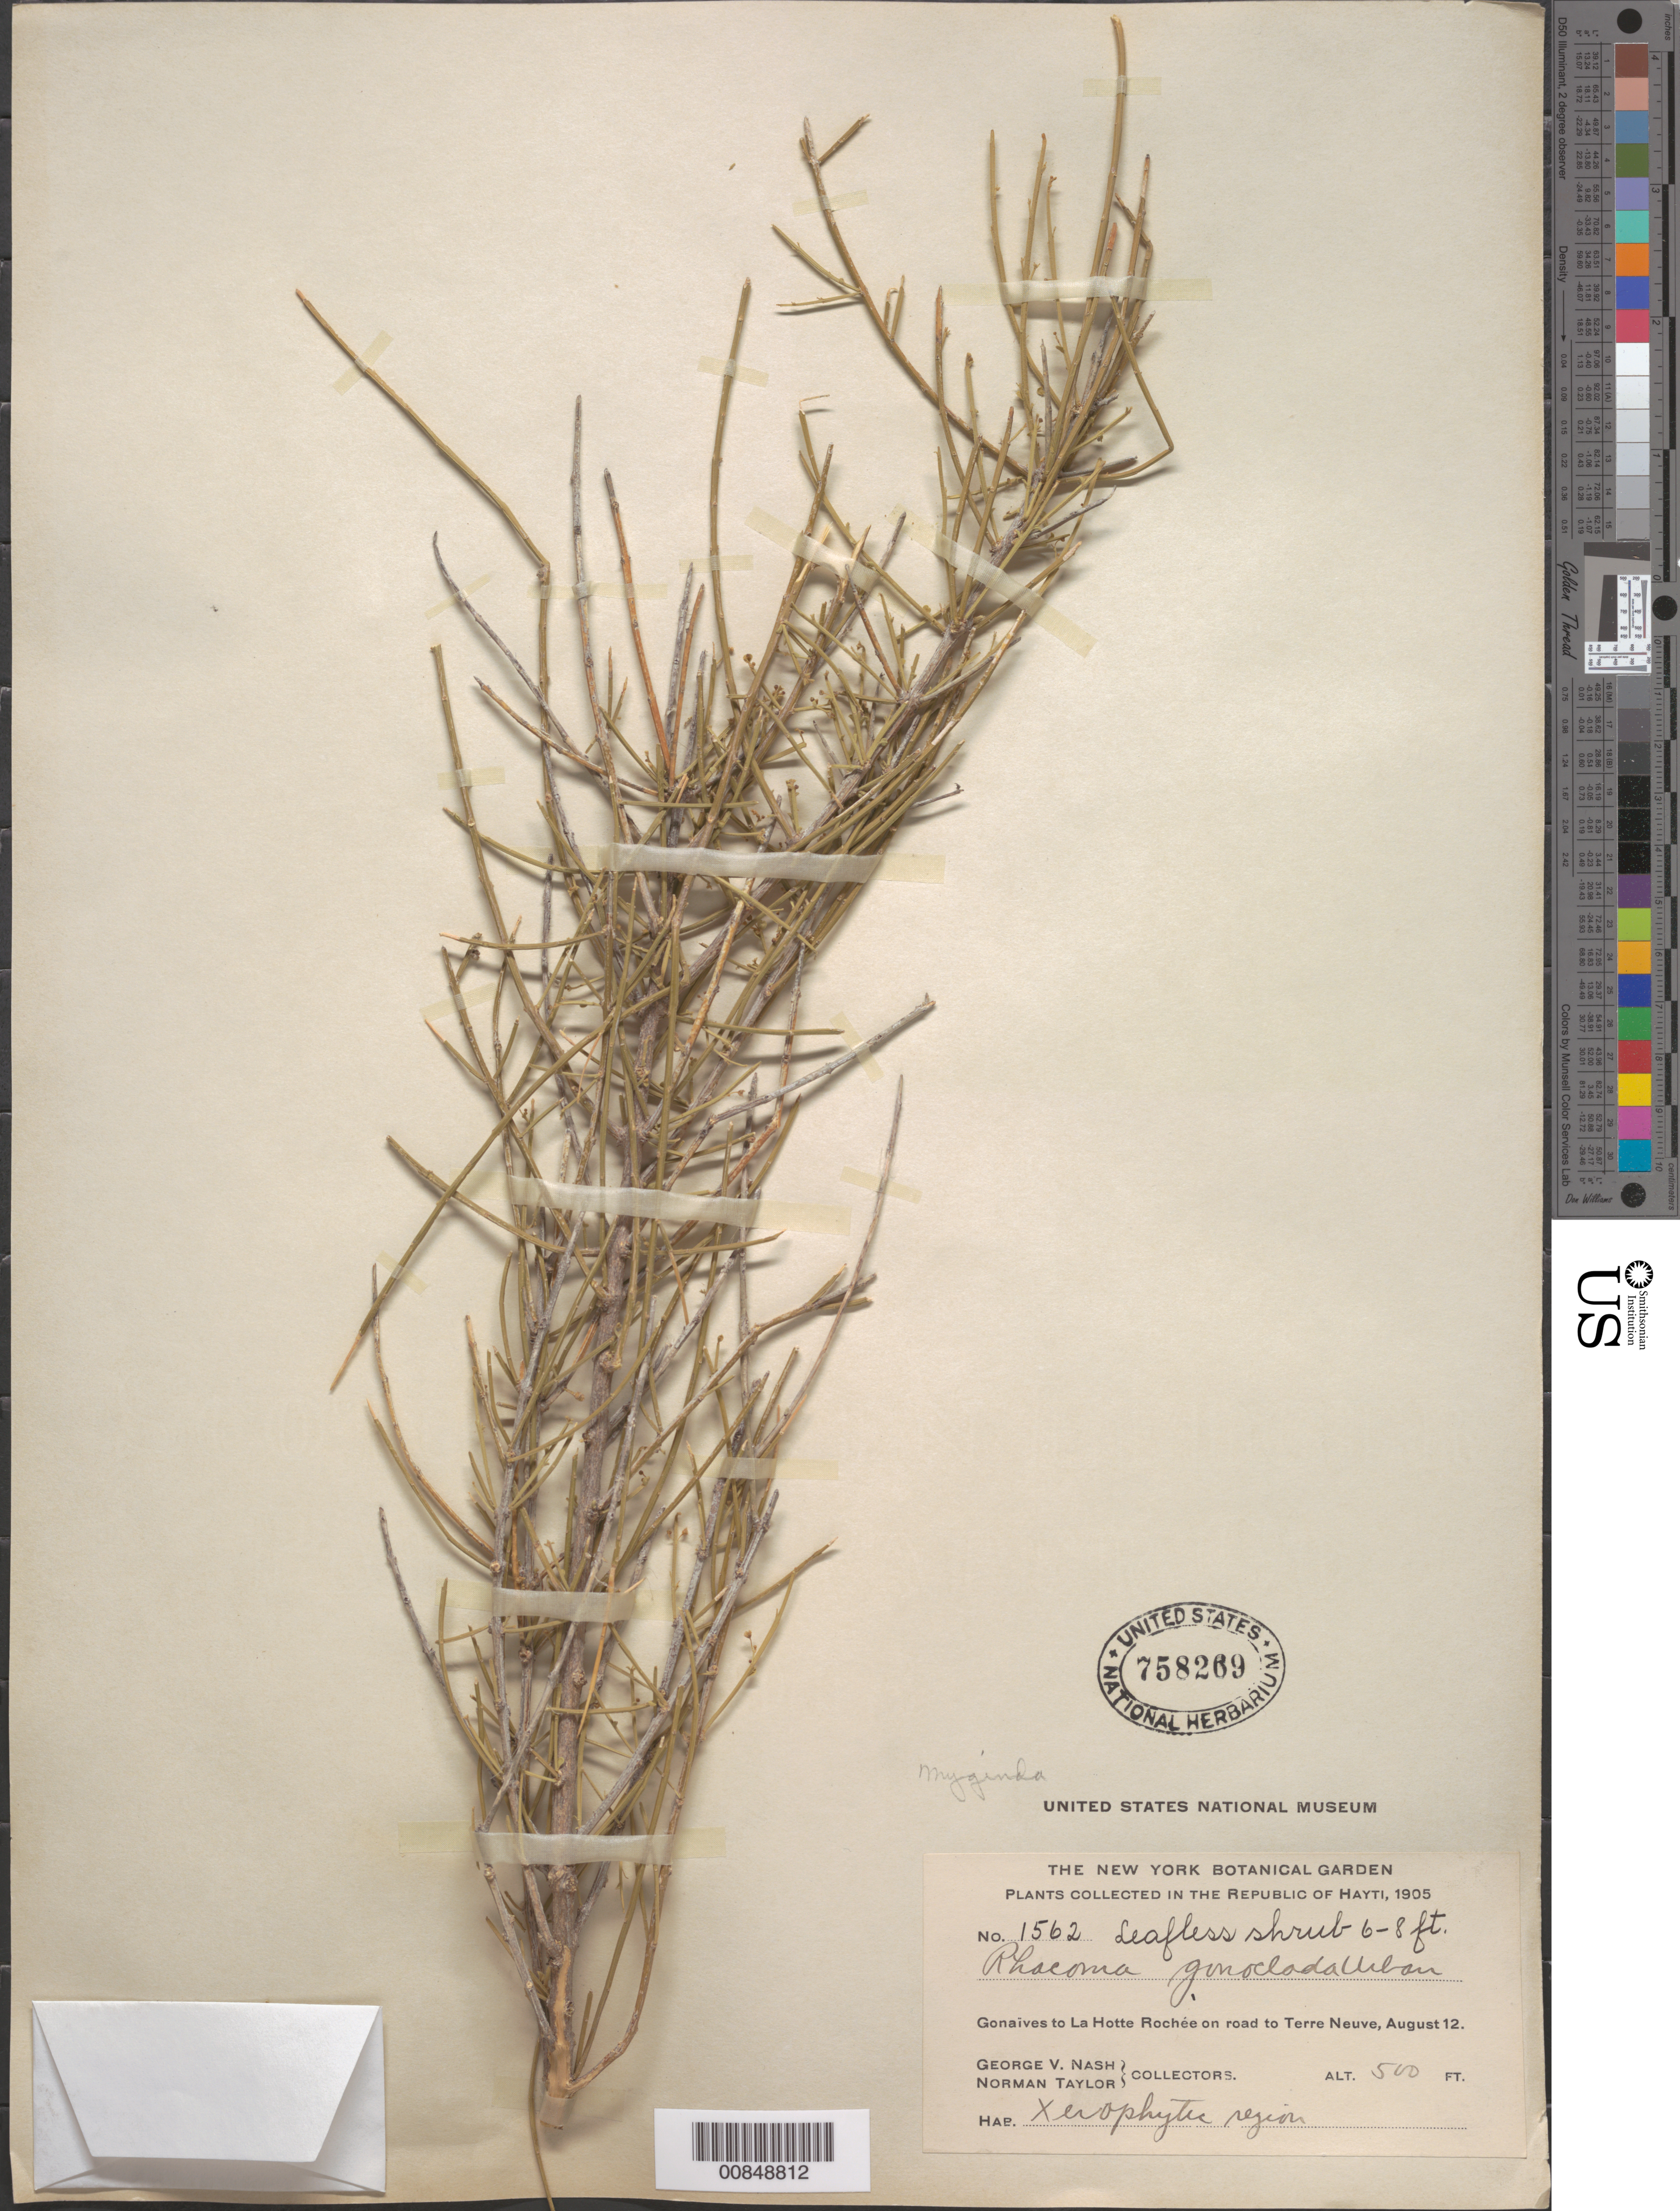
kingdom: Plantae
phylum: Tracheophyta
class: Magnoliopsida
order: Celastrales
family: Celastraceae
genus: Crossopetalum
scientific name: Crossopetalum decussatum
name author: (Baill.) Lourteig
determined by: Strong, Mark T., (BOT), Smithsonian Institution - National Museum of Natural History (UNITED STATES)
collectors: G. V. Nash & N. Taylor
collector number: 1562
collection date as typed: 12 Aug 1905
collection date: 1905-08-12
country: Haiti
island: Hispaniola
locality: Gonaives to La Hotte Rochée on road to Terre Neuve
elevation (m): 152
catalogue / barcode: US 758269